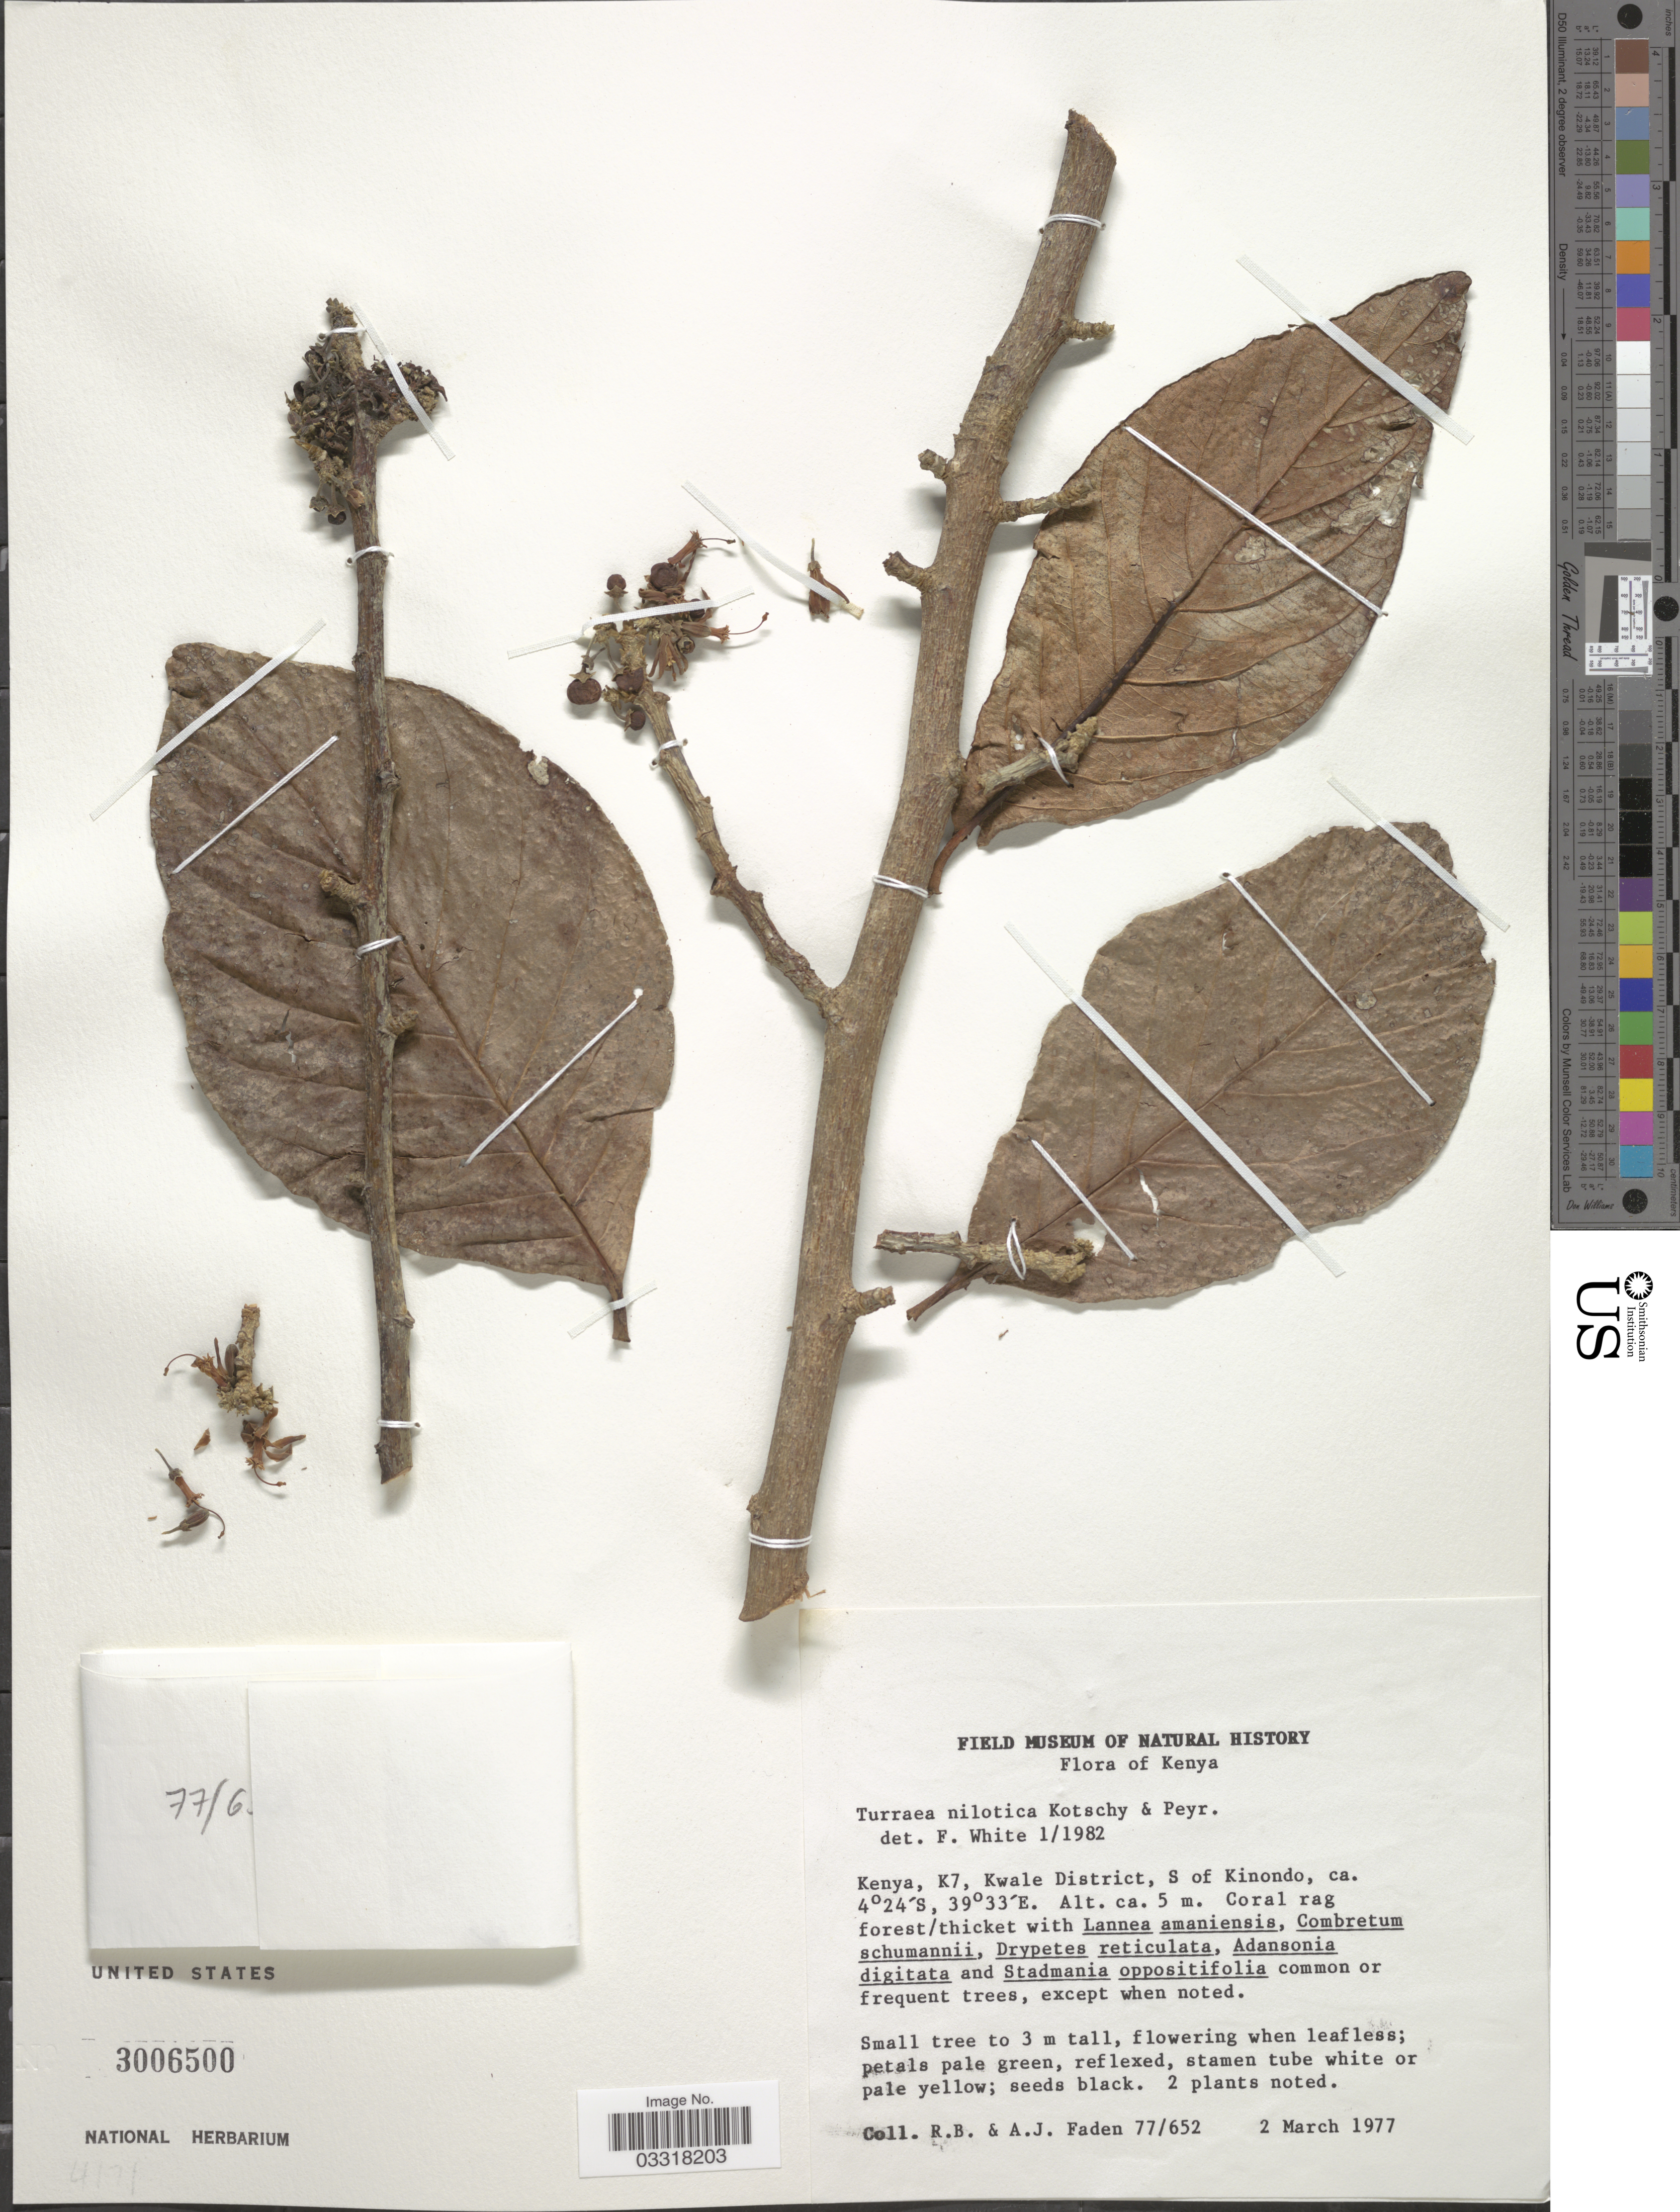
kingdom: Plantae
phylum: Tracheophyta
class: Magnoliopsida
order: Sapindales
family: Meliaceae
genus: Turraea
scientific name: Turraea nilotica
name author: Kotschy & Peyr.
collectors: R. B. Faden & A. J. Faden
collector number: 77/652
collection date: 1977-03-02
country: Kenya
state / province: Kwale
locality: K7, Kwale District, S of Kinondo.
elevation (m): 5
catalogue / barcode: US 3006500